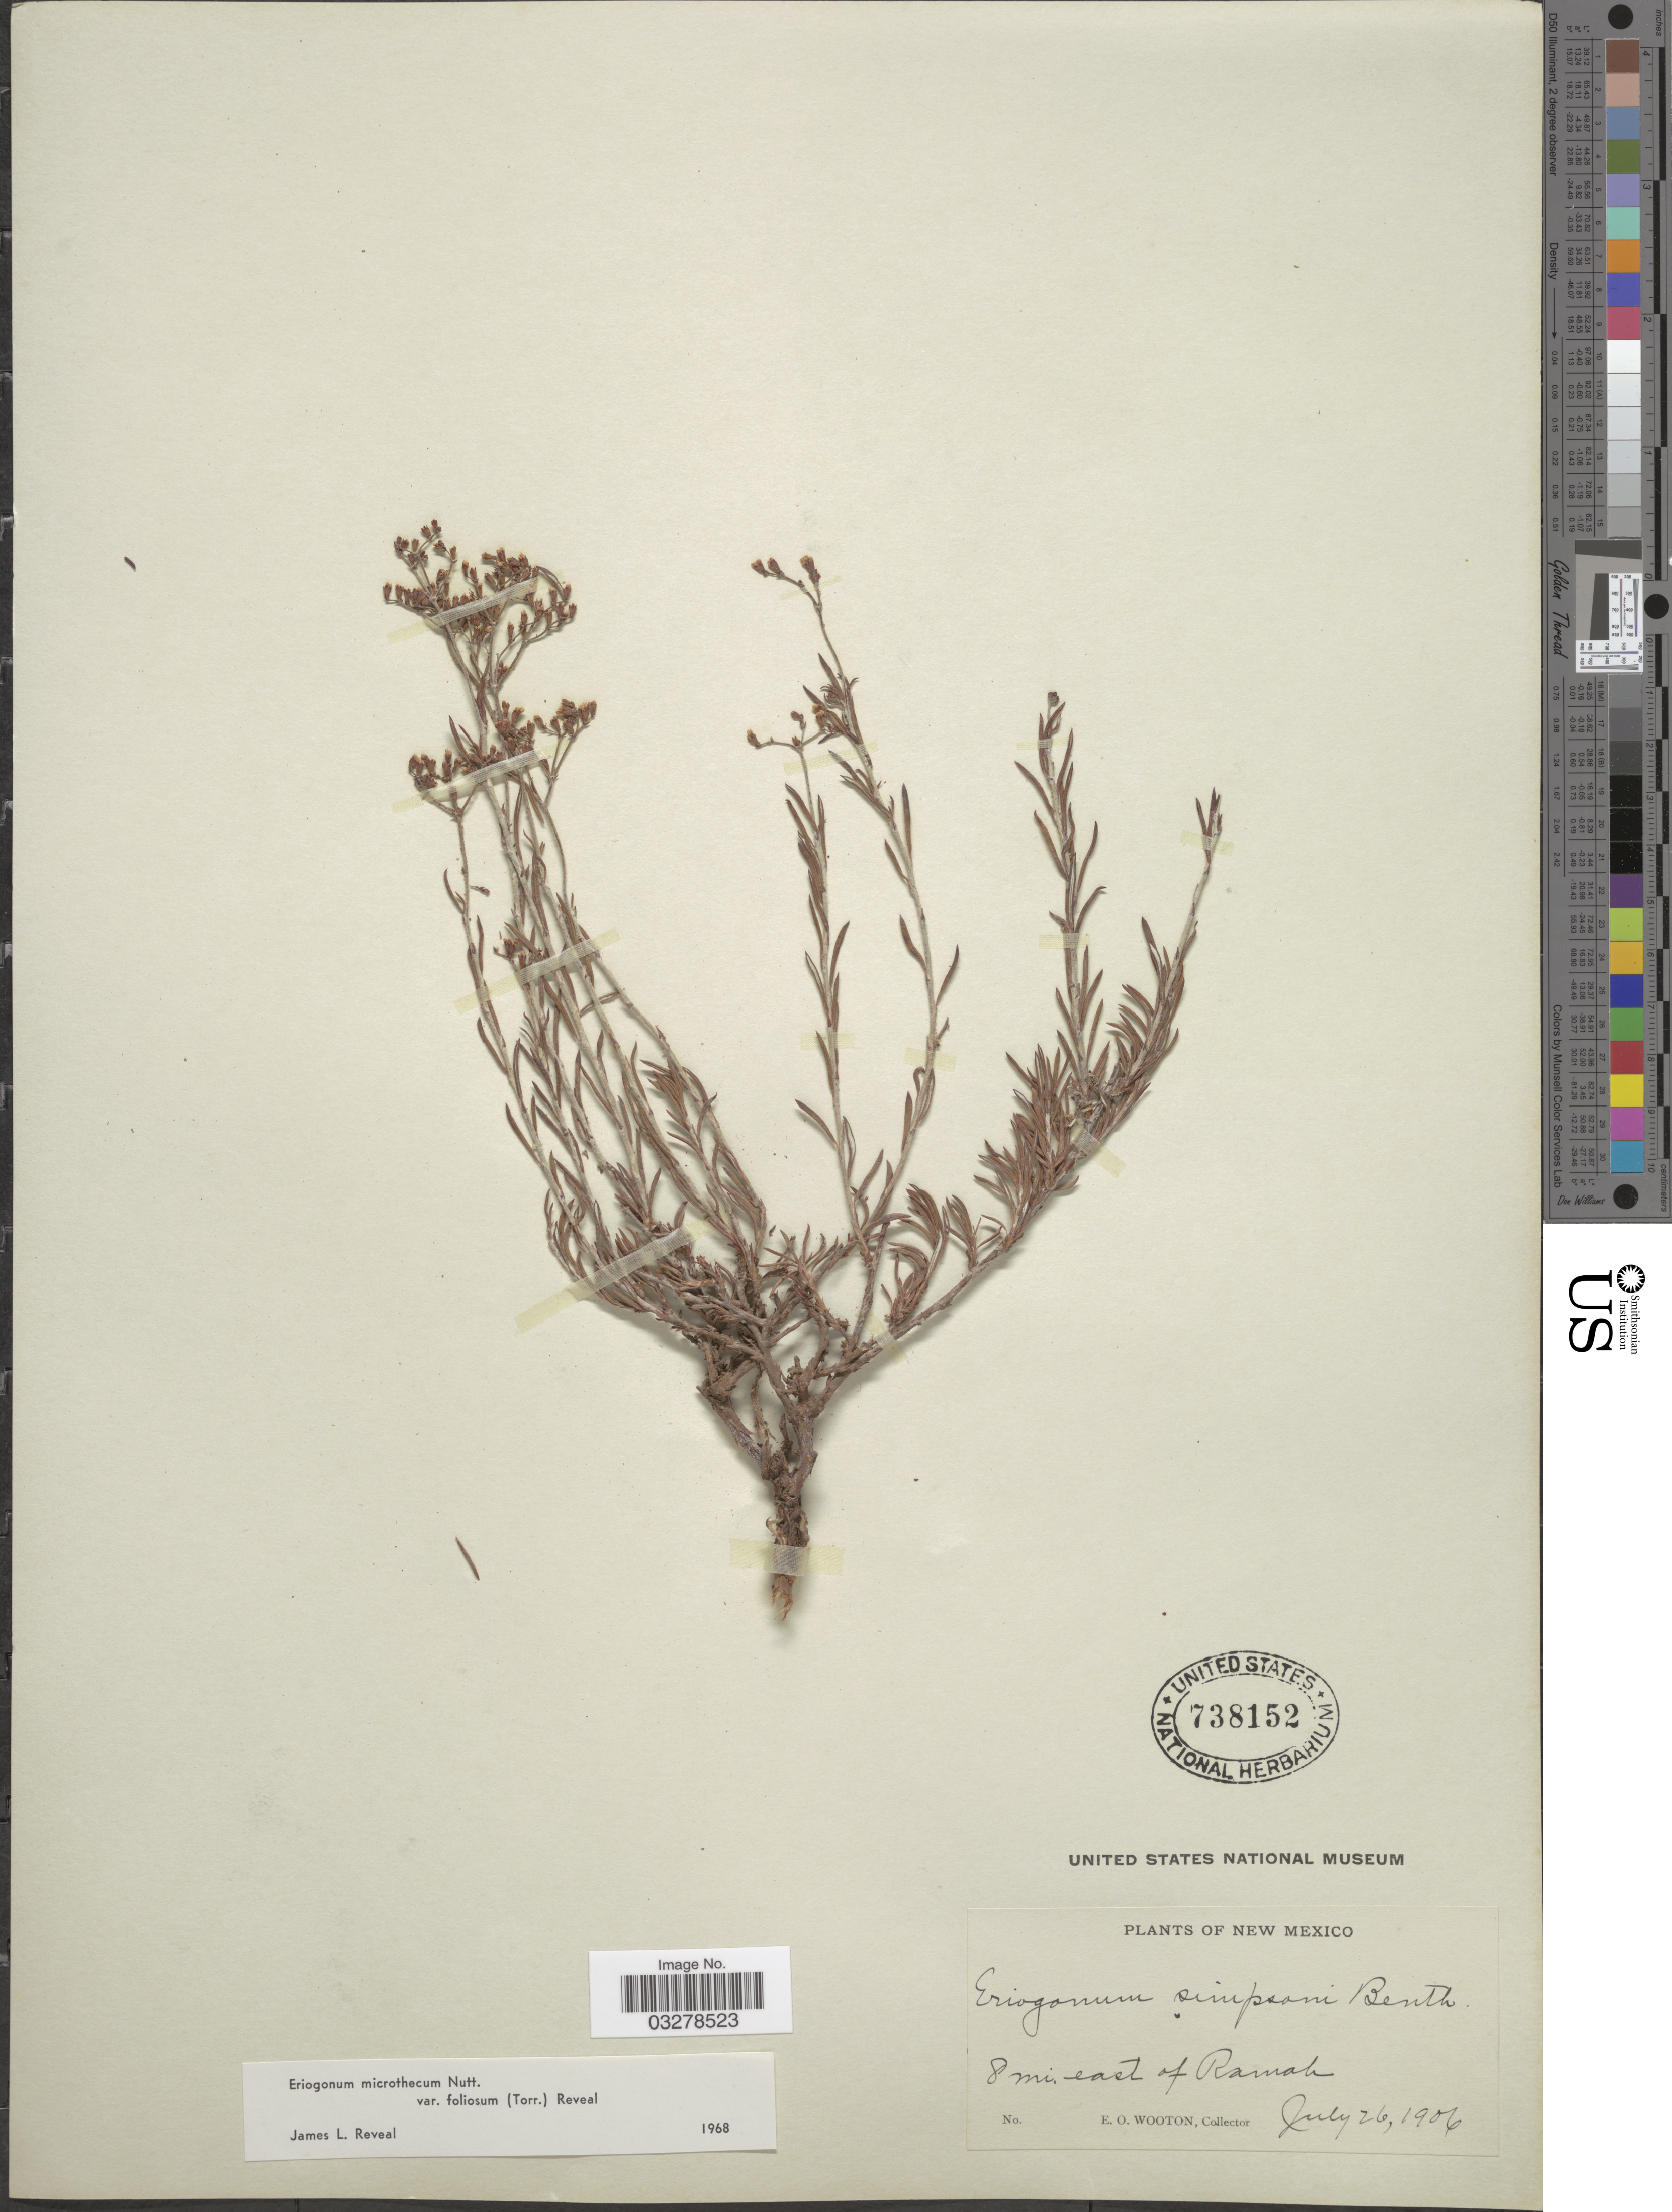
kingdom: Plantae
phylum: Tracheophyta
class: Magnoliopsida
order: Caryophyllales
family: Polygonaceae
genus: Eriogonum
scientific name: Eriogonum microtheca var. foliosum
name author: (Torr. & A. Gray) Reveal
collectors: E. O. Wooton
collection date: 1906-07-26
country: United States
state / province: New Mexico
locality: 8 mi. east of Ramah.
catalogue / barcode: US 738152